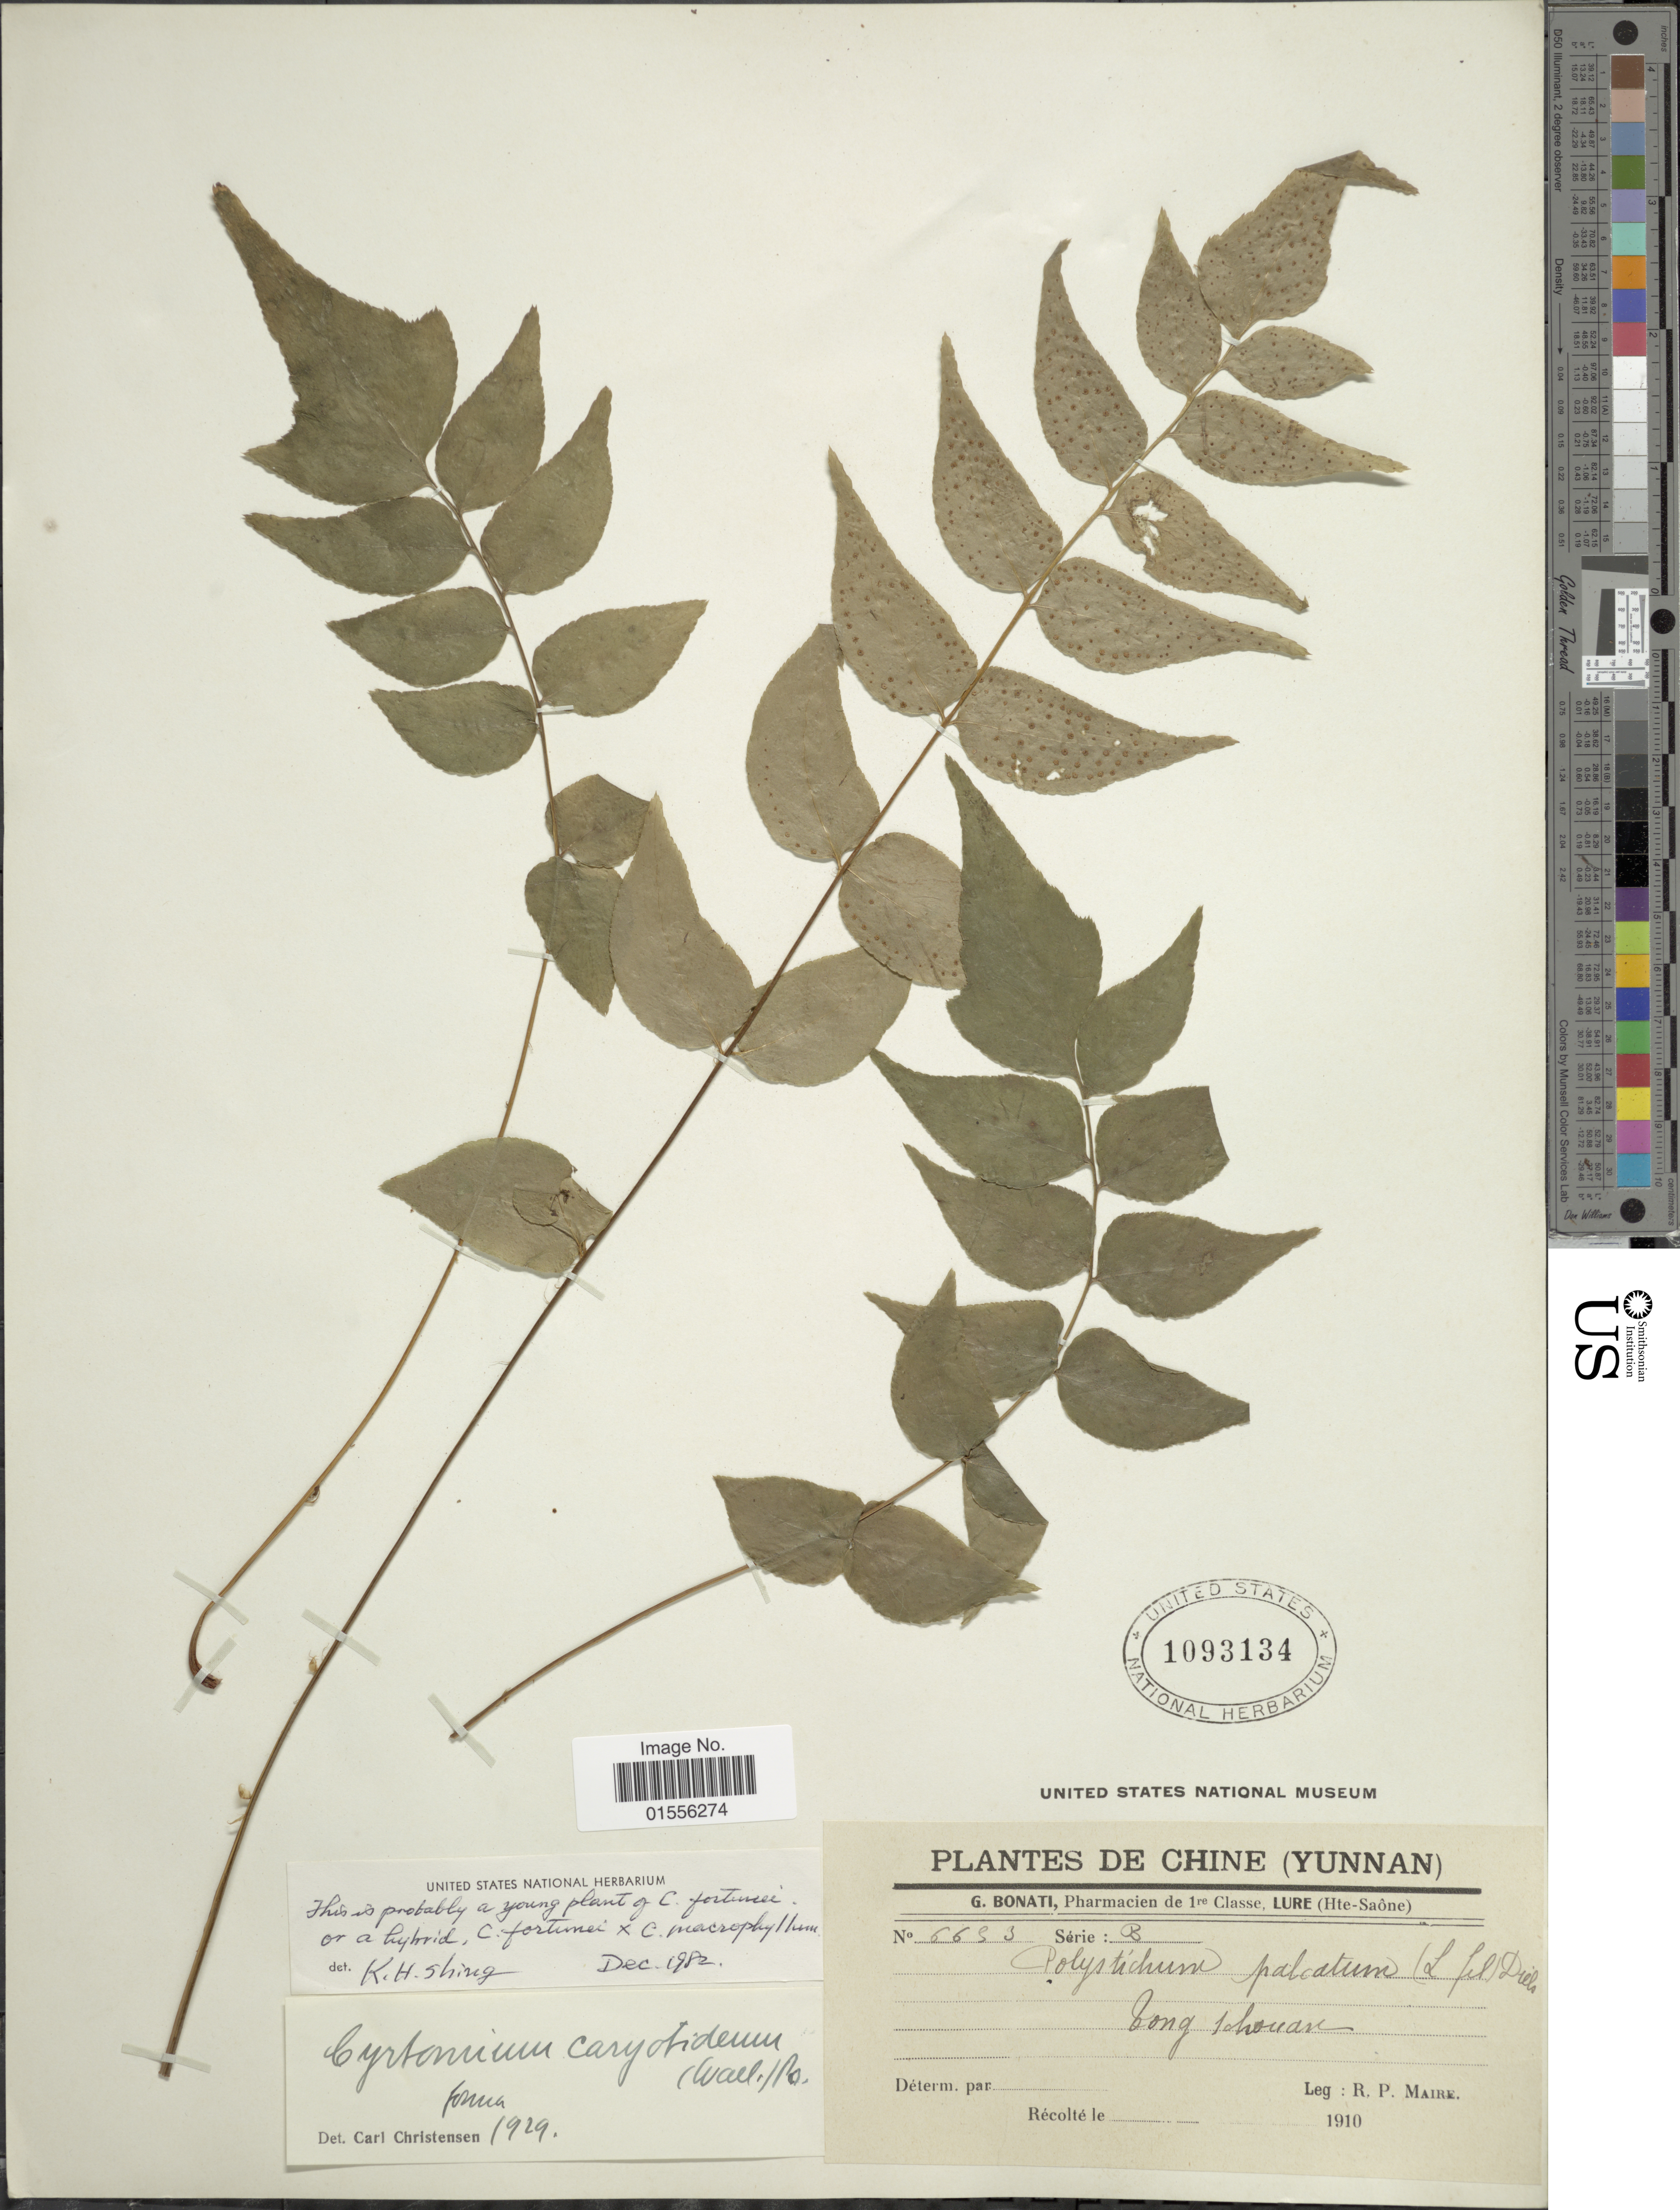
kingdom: Plantae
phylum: Tracheophyta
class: Polypodiopsida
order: Polypodiales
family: Dryopteridaceae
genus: Cyrtomium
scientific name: Cyrtomium fortunei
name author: J. Sm.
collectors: R.-P. Maire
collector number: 6693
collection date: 1910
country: China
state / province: Yunnan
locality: Dong [illegible text]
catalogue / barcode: US 1093134